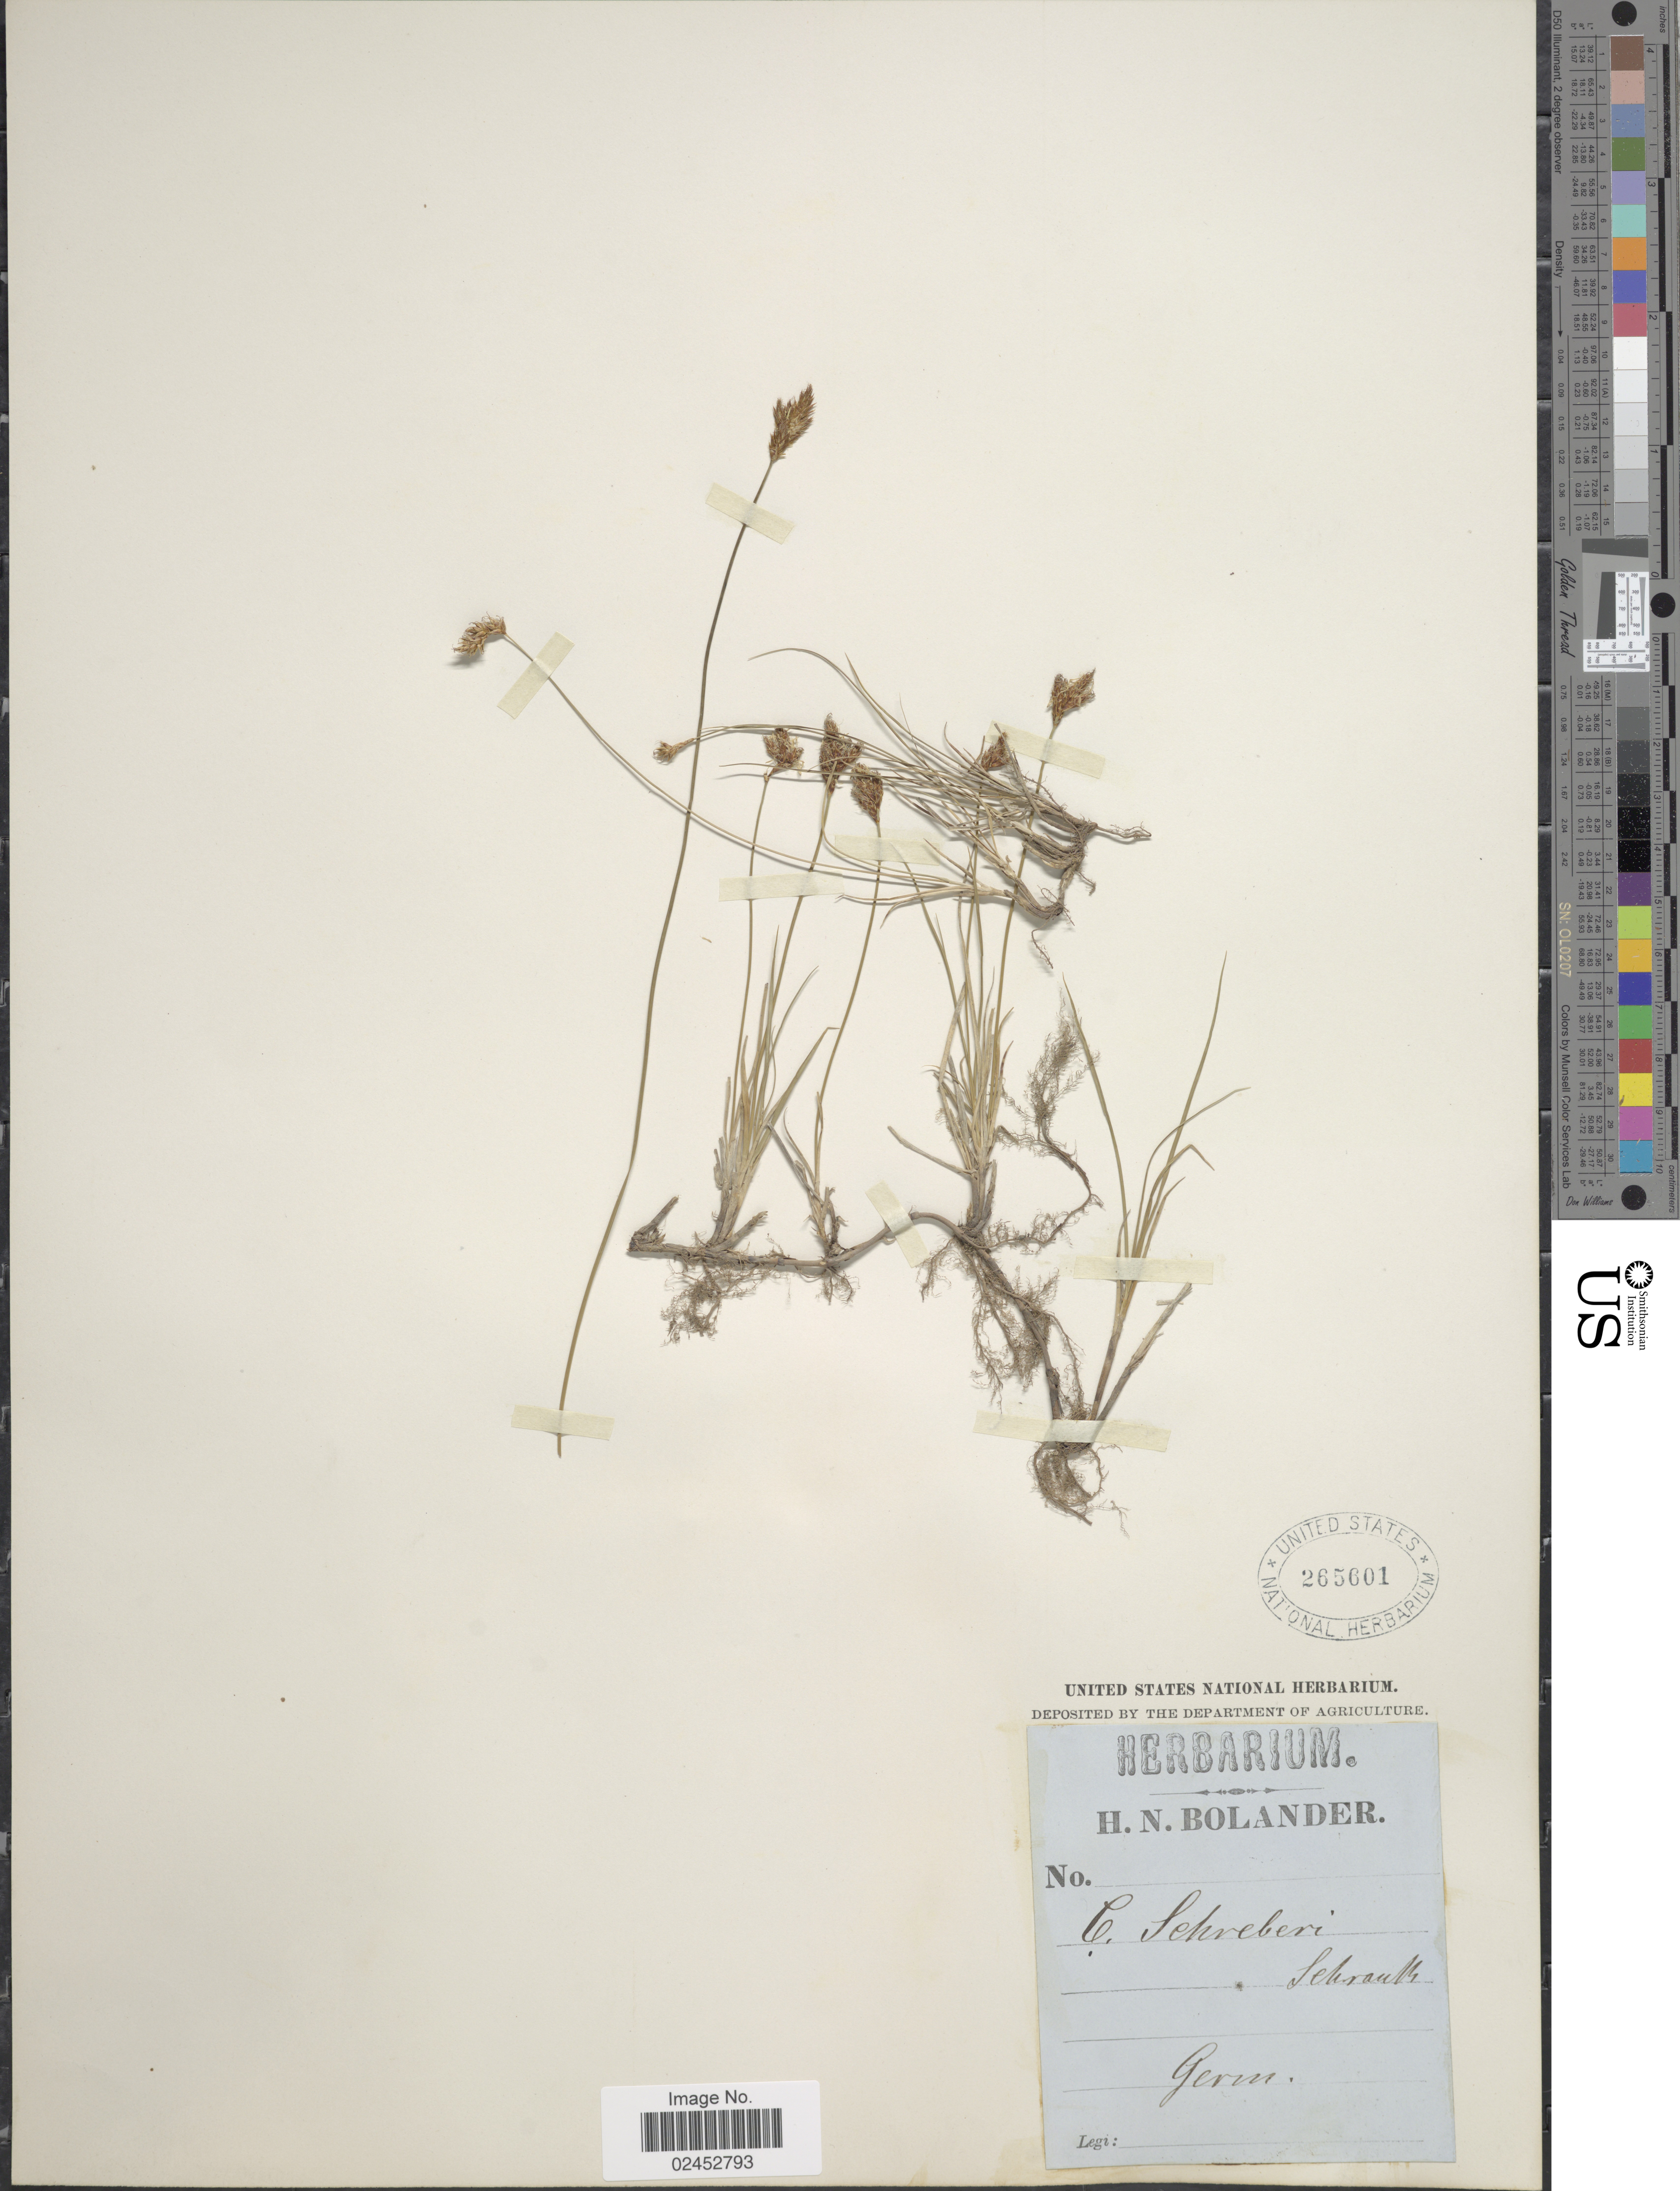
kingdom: Plantae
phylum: Tracheophyta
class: Liliopsida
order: Poales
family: Cyperaceae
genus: Carex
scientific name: Carex praecox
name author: Schreb.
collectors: H. N. Bolander (herbarium)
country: Germany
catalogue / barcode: US 265601